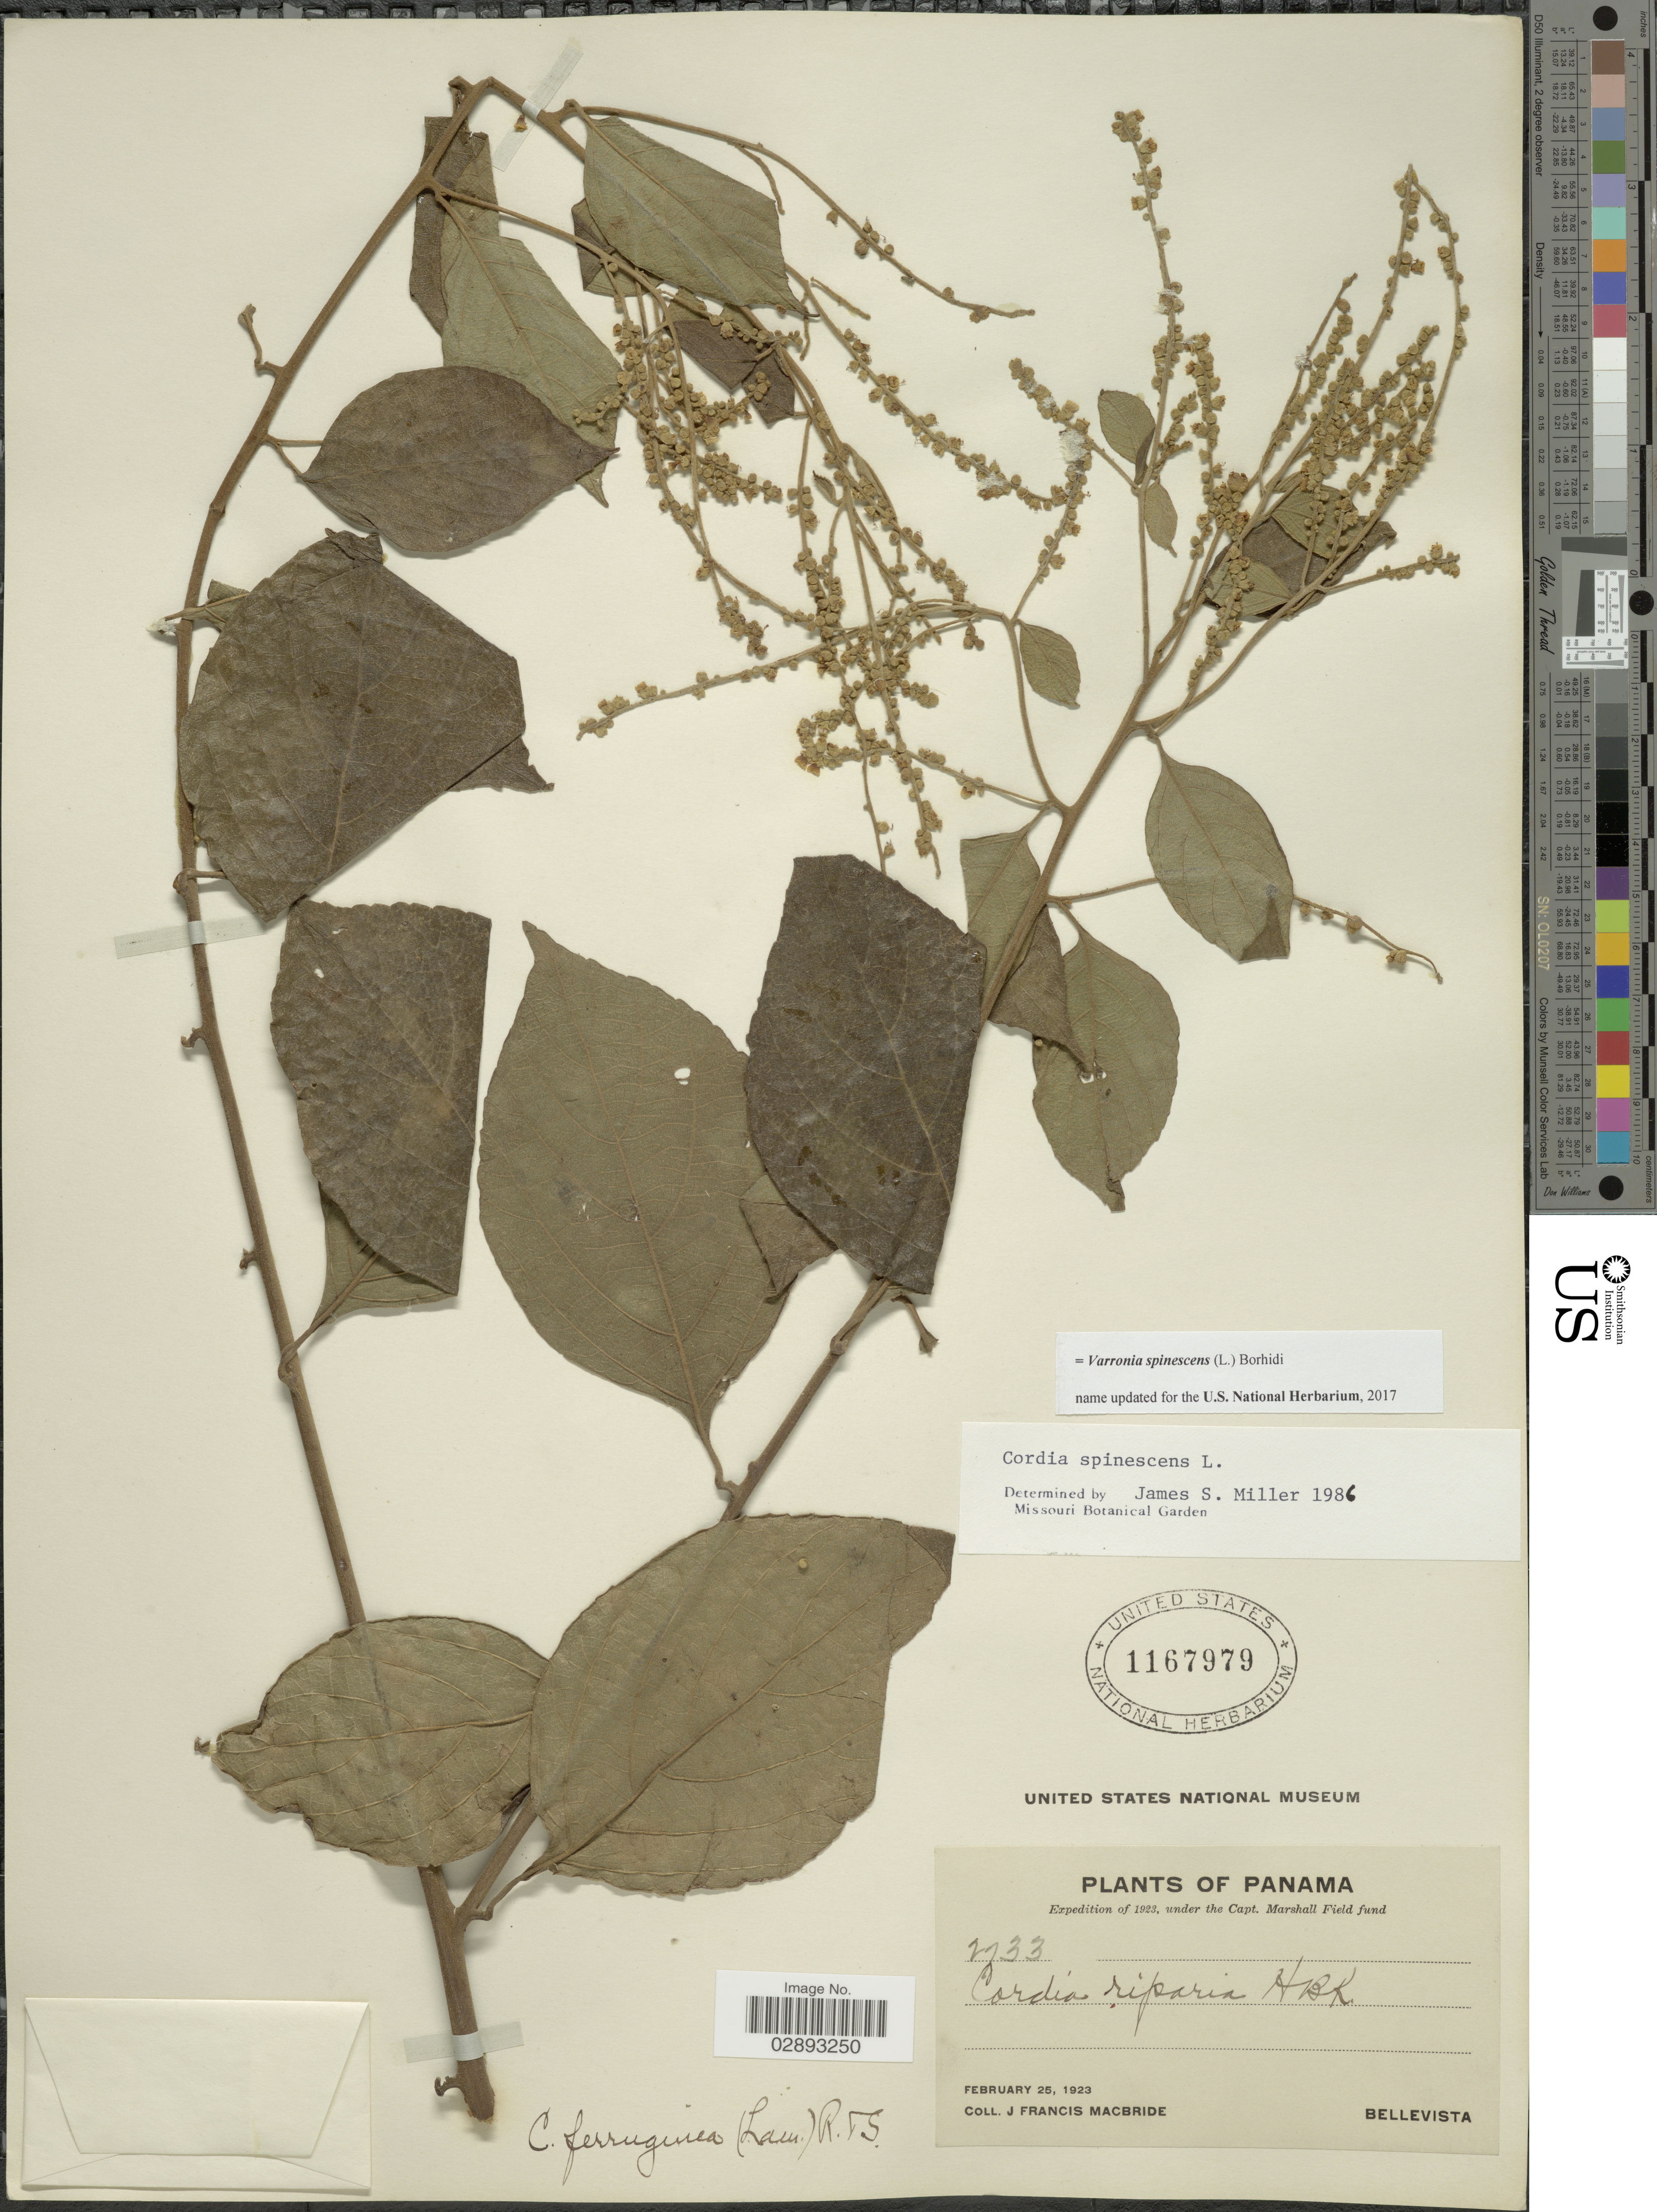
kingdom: Plantae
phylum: Tracheophyta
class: Magnoliopsida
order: Boraginales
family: Cordiaceae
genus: Varronia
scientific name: Varronia spinescens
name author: (L.) Borhidi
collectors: J. F. Macbride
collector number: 2733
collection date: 1923-02-25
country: Panama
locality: Bellevista.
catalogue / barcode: US 1167979